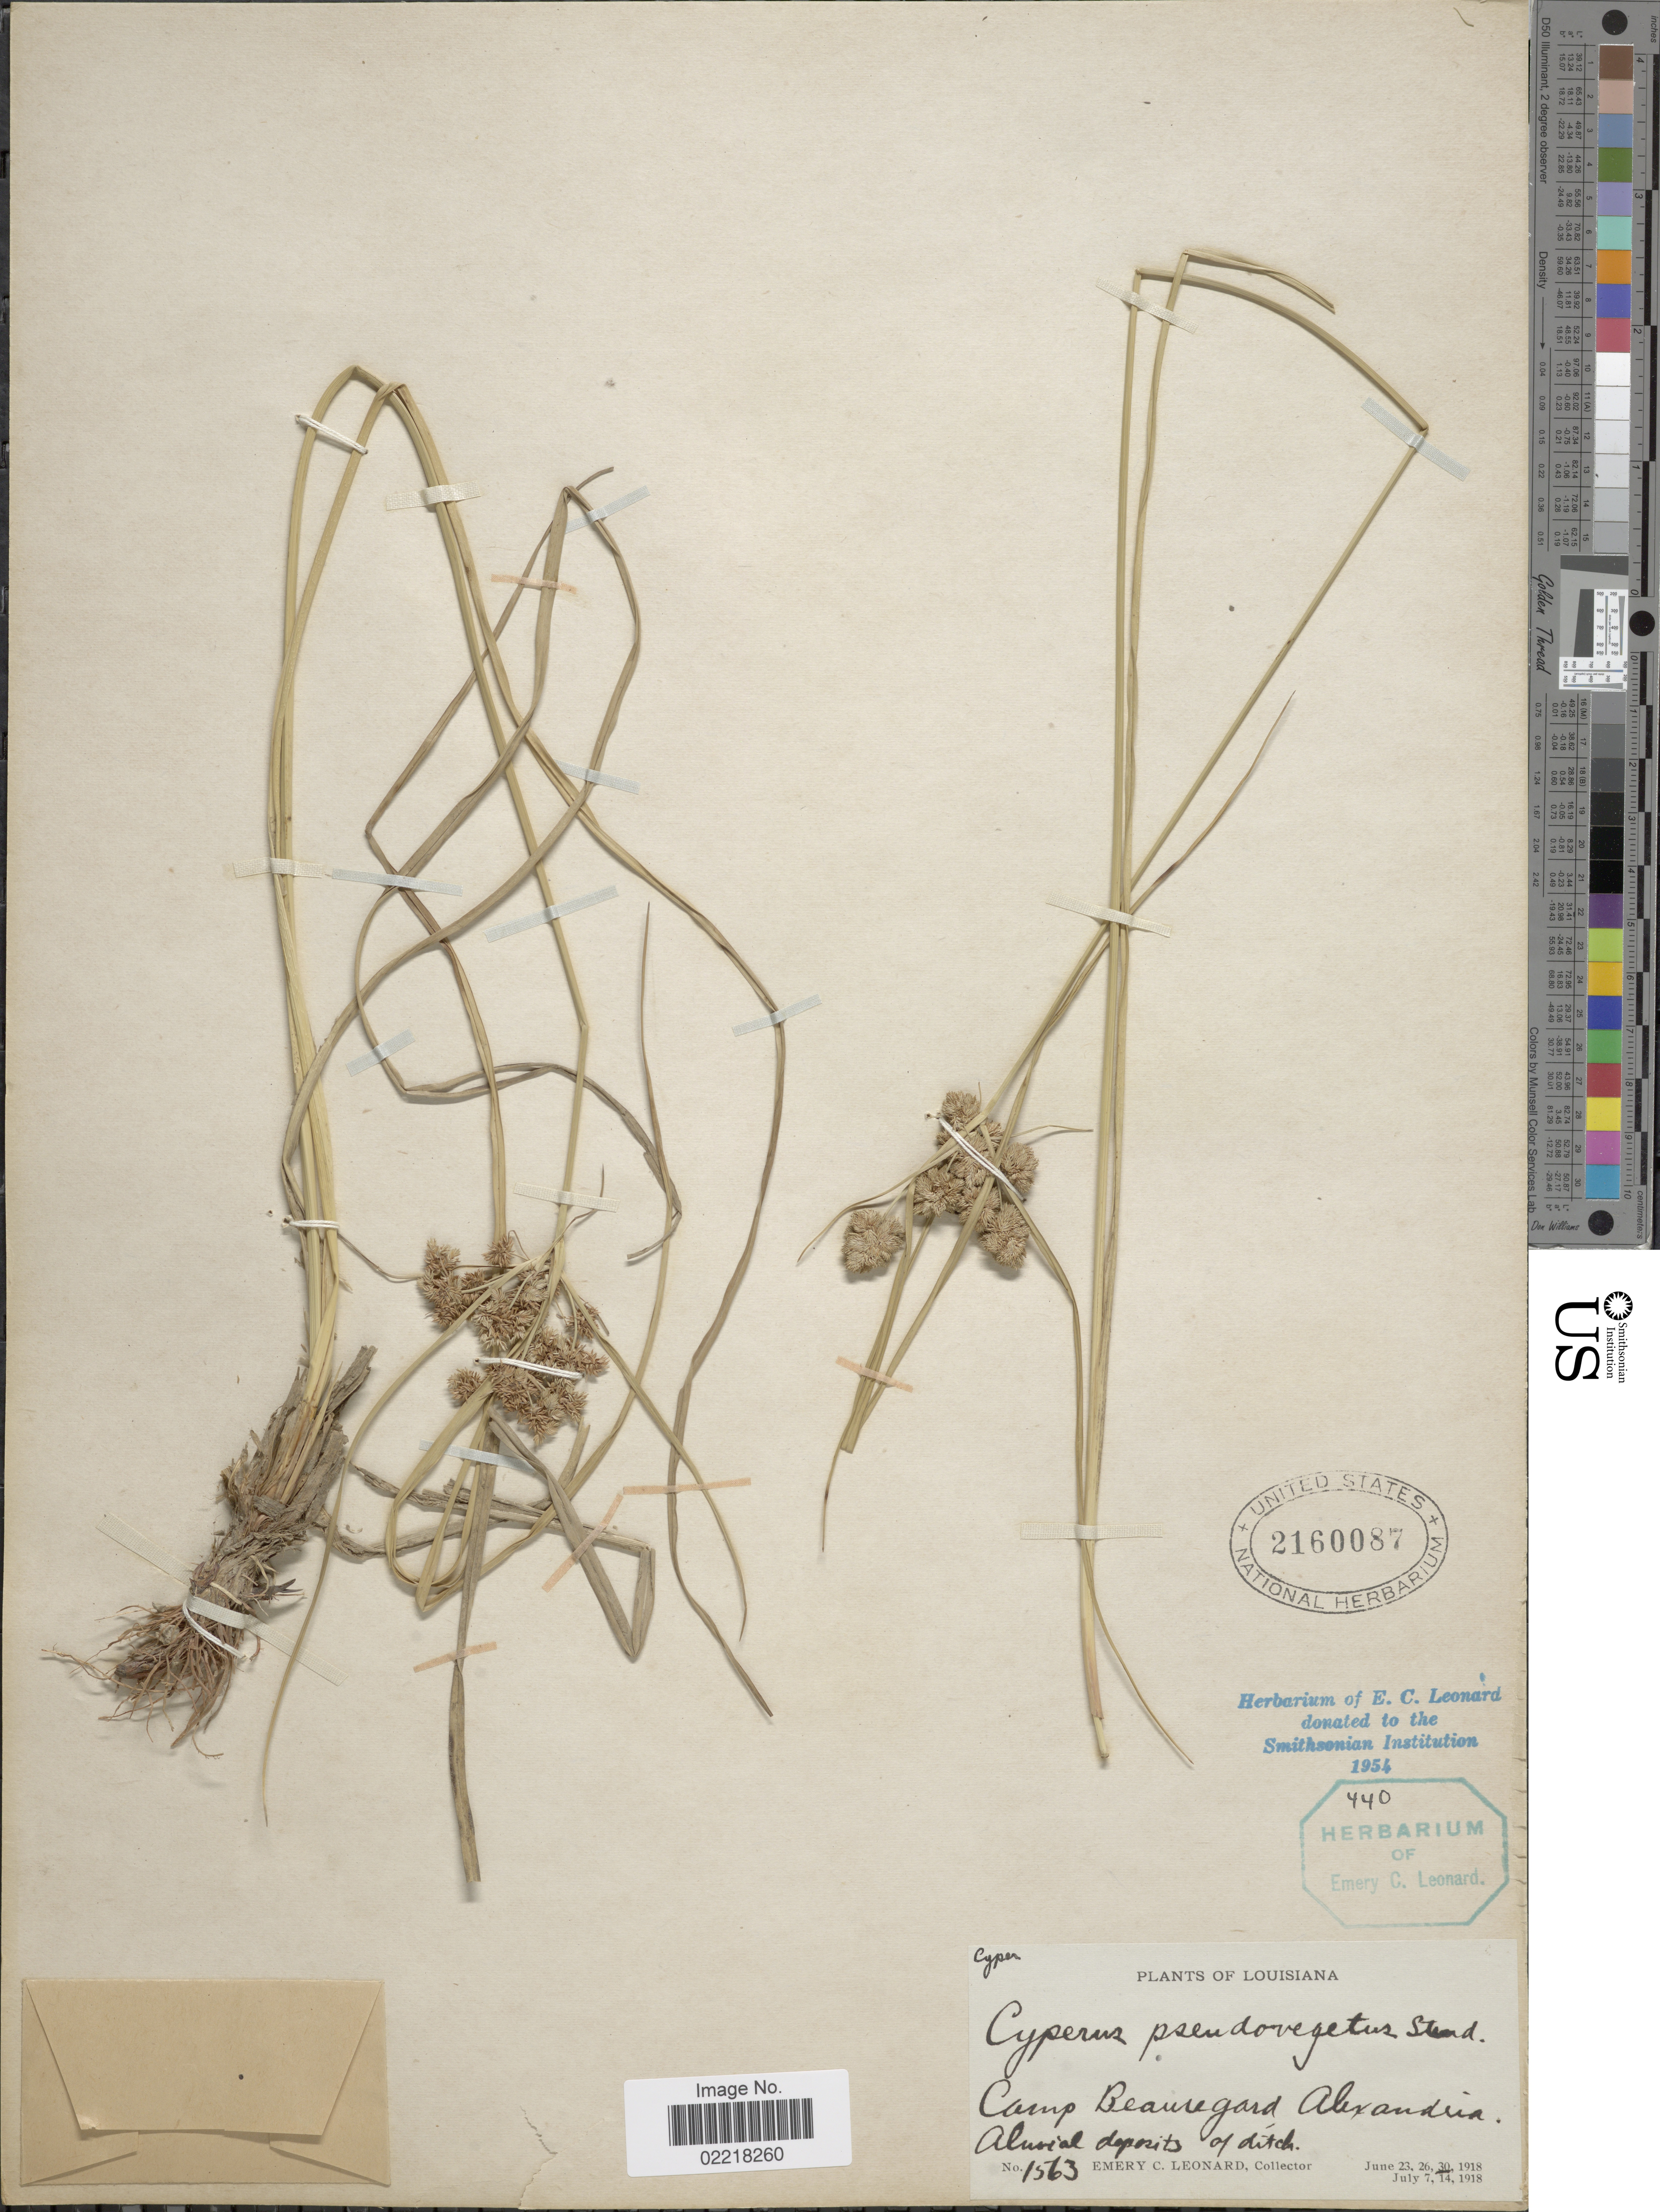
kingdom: Plantae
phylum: Tracheophyta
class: Liliopsida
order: Poales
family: Cyperaceae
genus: Cyperus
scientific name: Cyperus pseudovegetus Steud.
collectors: E. C. Leonard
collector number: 1563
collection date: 1918-06-30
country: United States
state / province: Louisiana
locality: Camp Beauregard Alexandria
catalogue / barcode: US 2160087